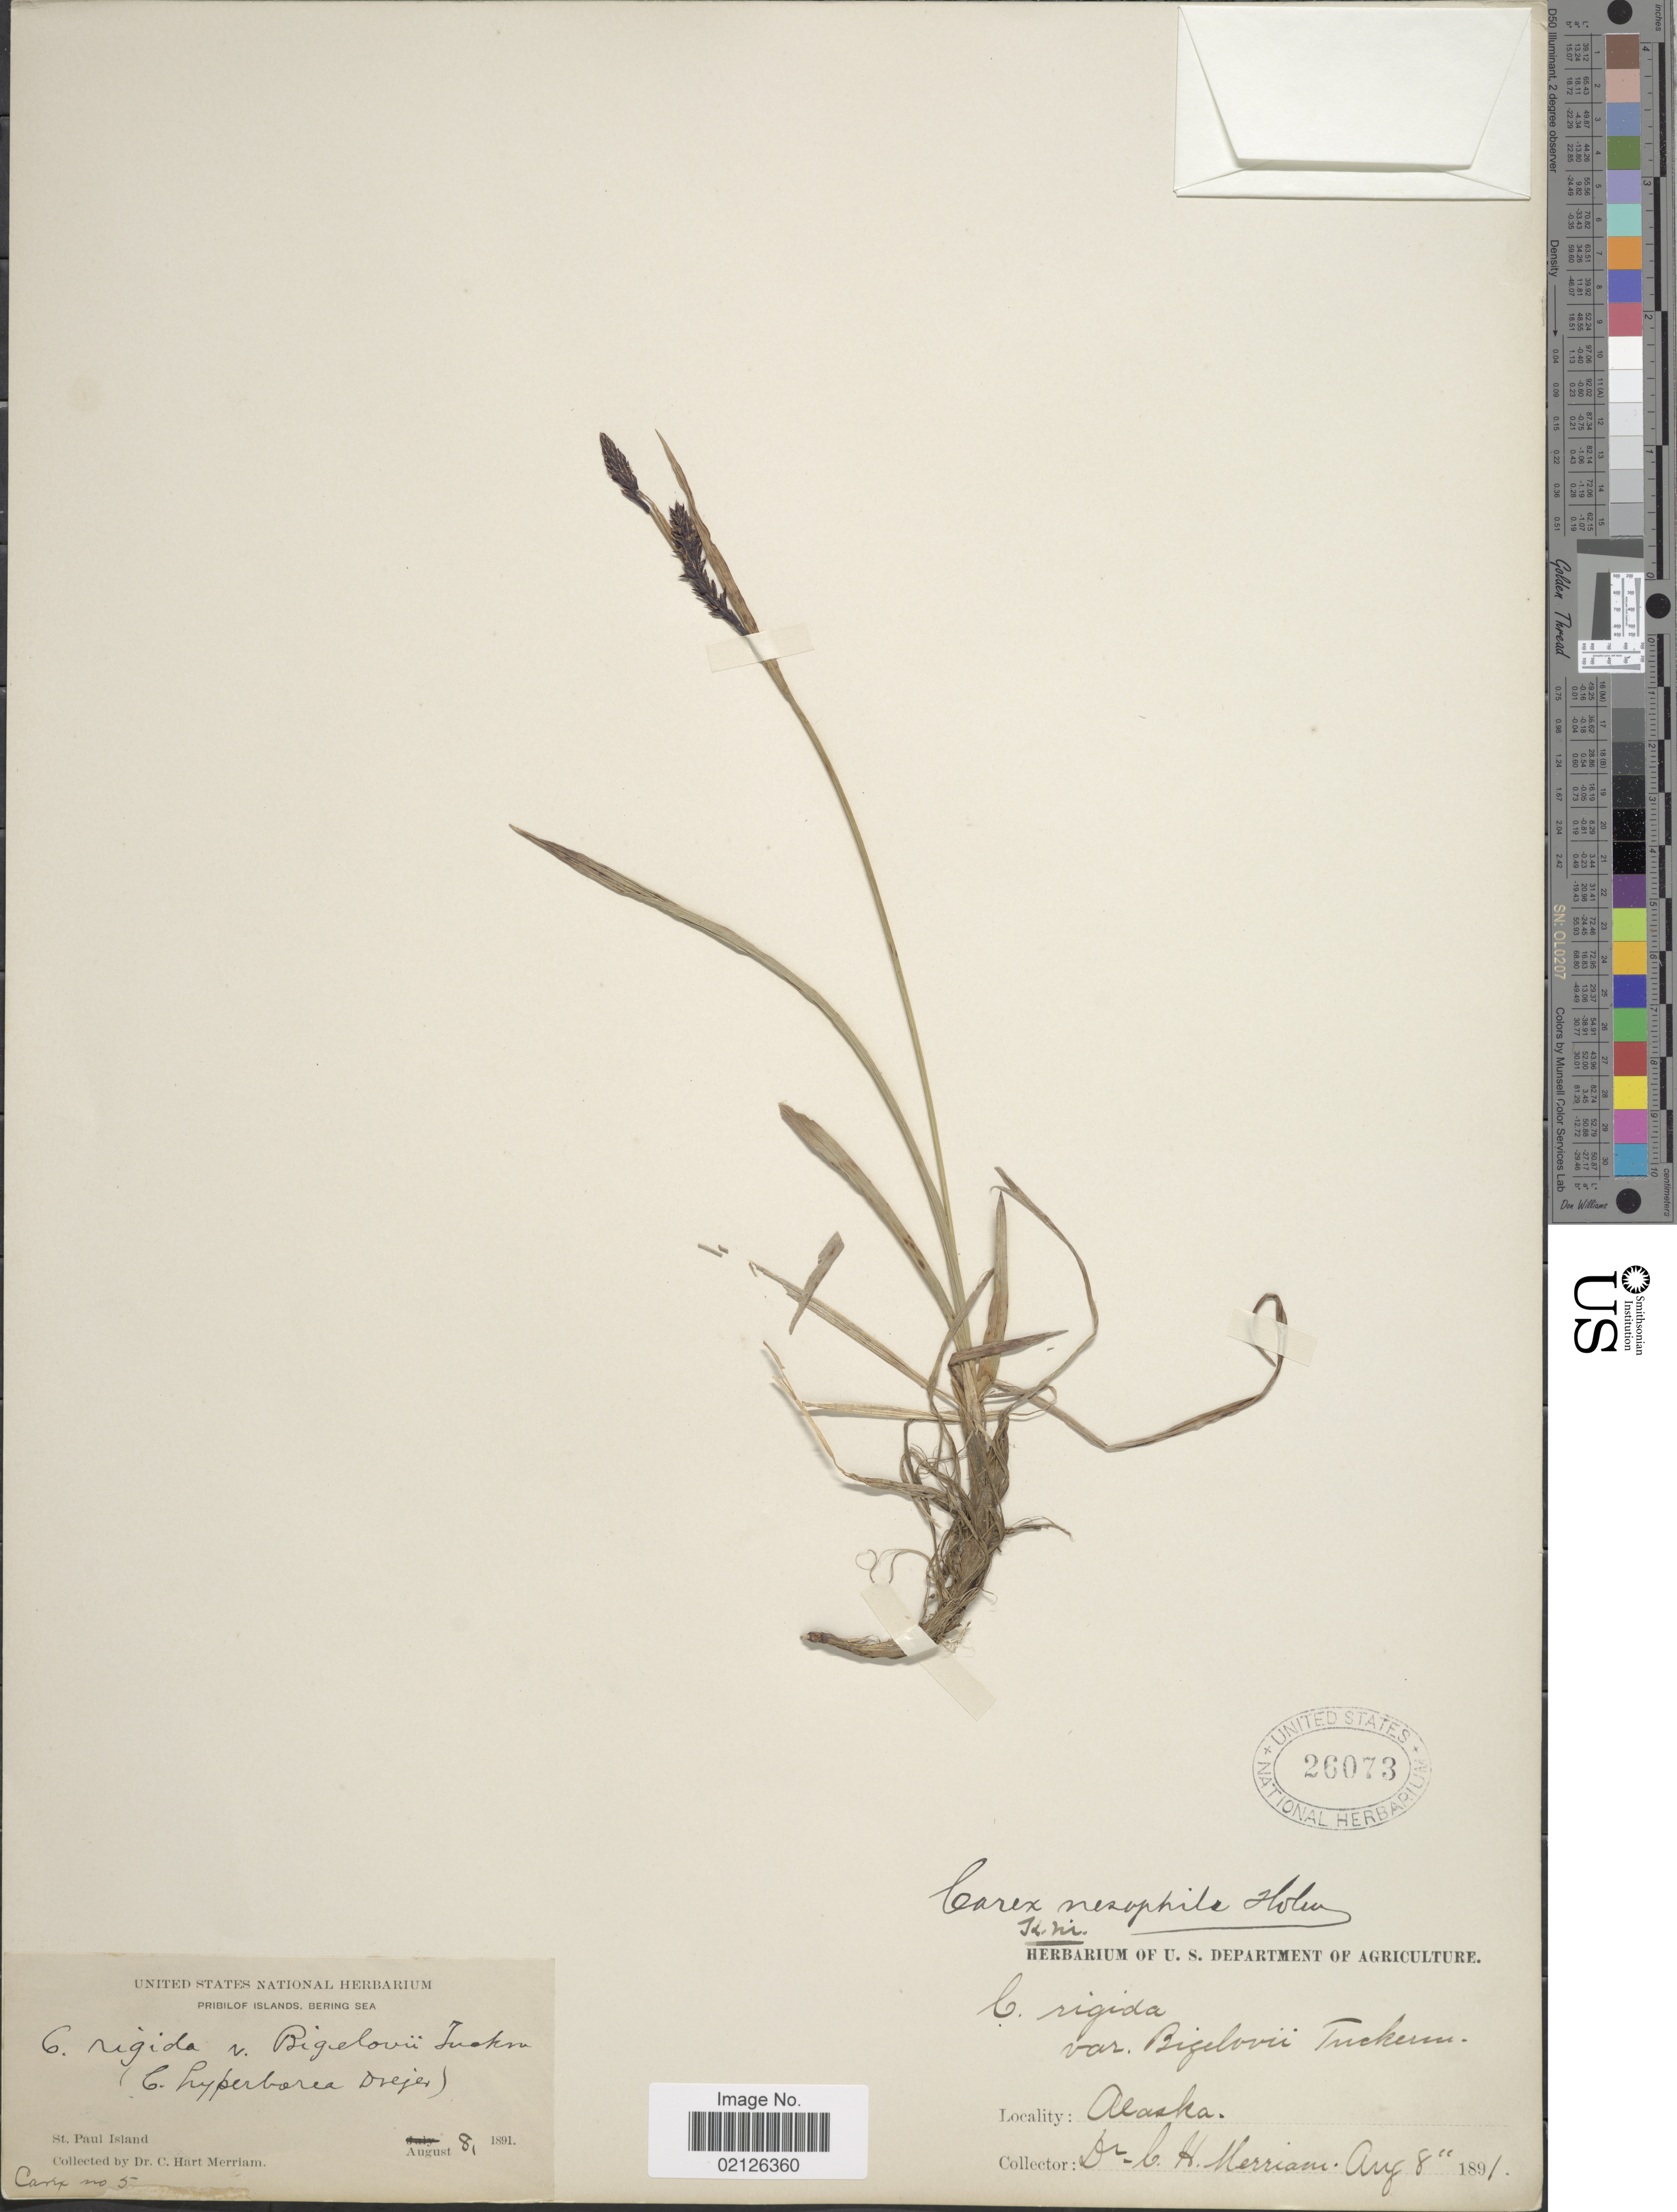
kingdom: Plantae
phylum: Tracheophyta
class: Liliopsida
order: Poales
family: Cyperaceae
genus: Carex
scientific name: Carex microchaeta subsp. nesophila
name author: (Holm) D.F. Murray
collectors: C. Merriam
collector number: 5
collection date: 1891-08-08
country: United States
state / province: Alaska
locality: St Paul Island, Pribilof Islands, Bering Sea [unsure placement]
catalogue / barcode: US 26073